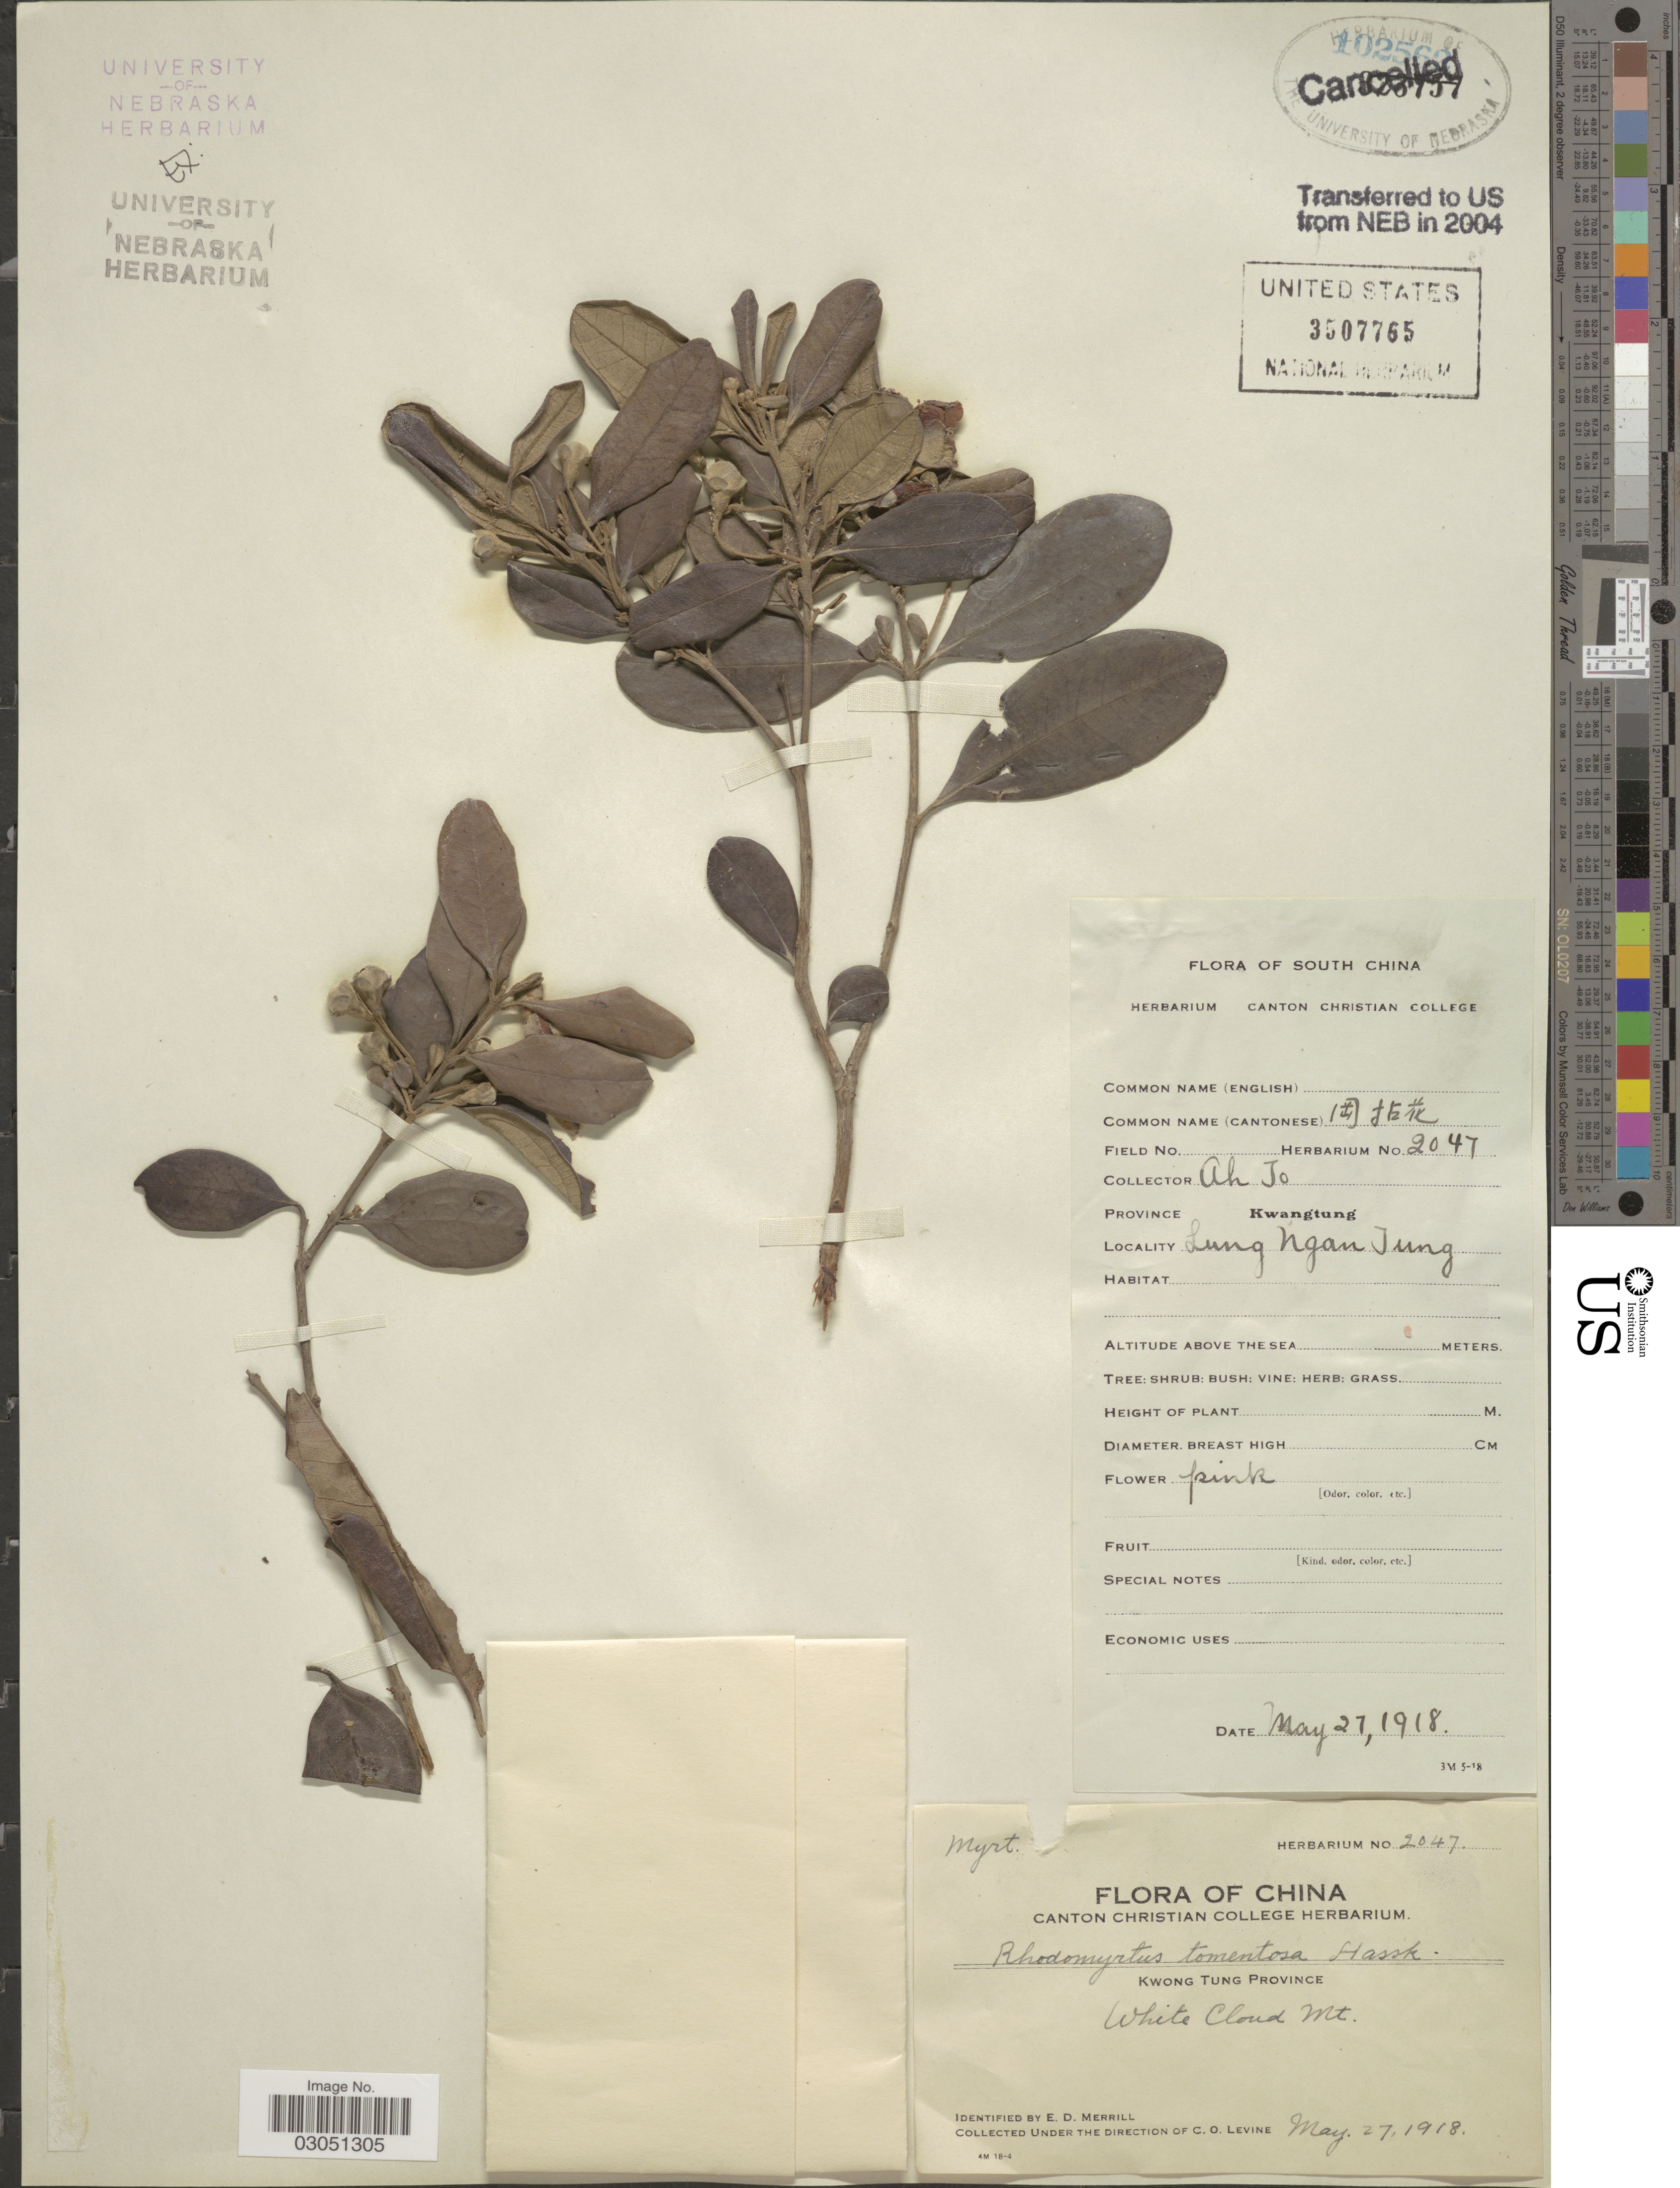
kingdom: Plantae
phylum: Tracheophyta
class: Magnoliopsida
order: Myrtales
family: Myrtaceae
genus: Rhodomyrtus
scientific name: Rhodomyrtus tomentosa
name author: (Aiton) Hassk.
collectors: C. O. Levine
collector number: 2047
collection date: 1918-05-27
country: China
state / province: Guangdong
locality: Kwong Tung Province, White Cloud Mt., Kwangtung, Lung Ngan Tung.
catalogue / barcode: US 3507765